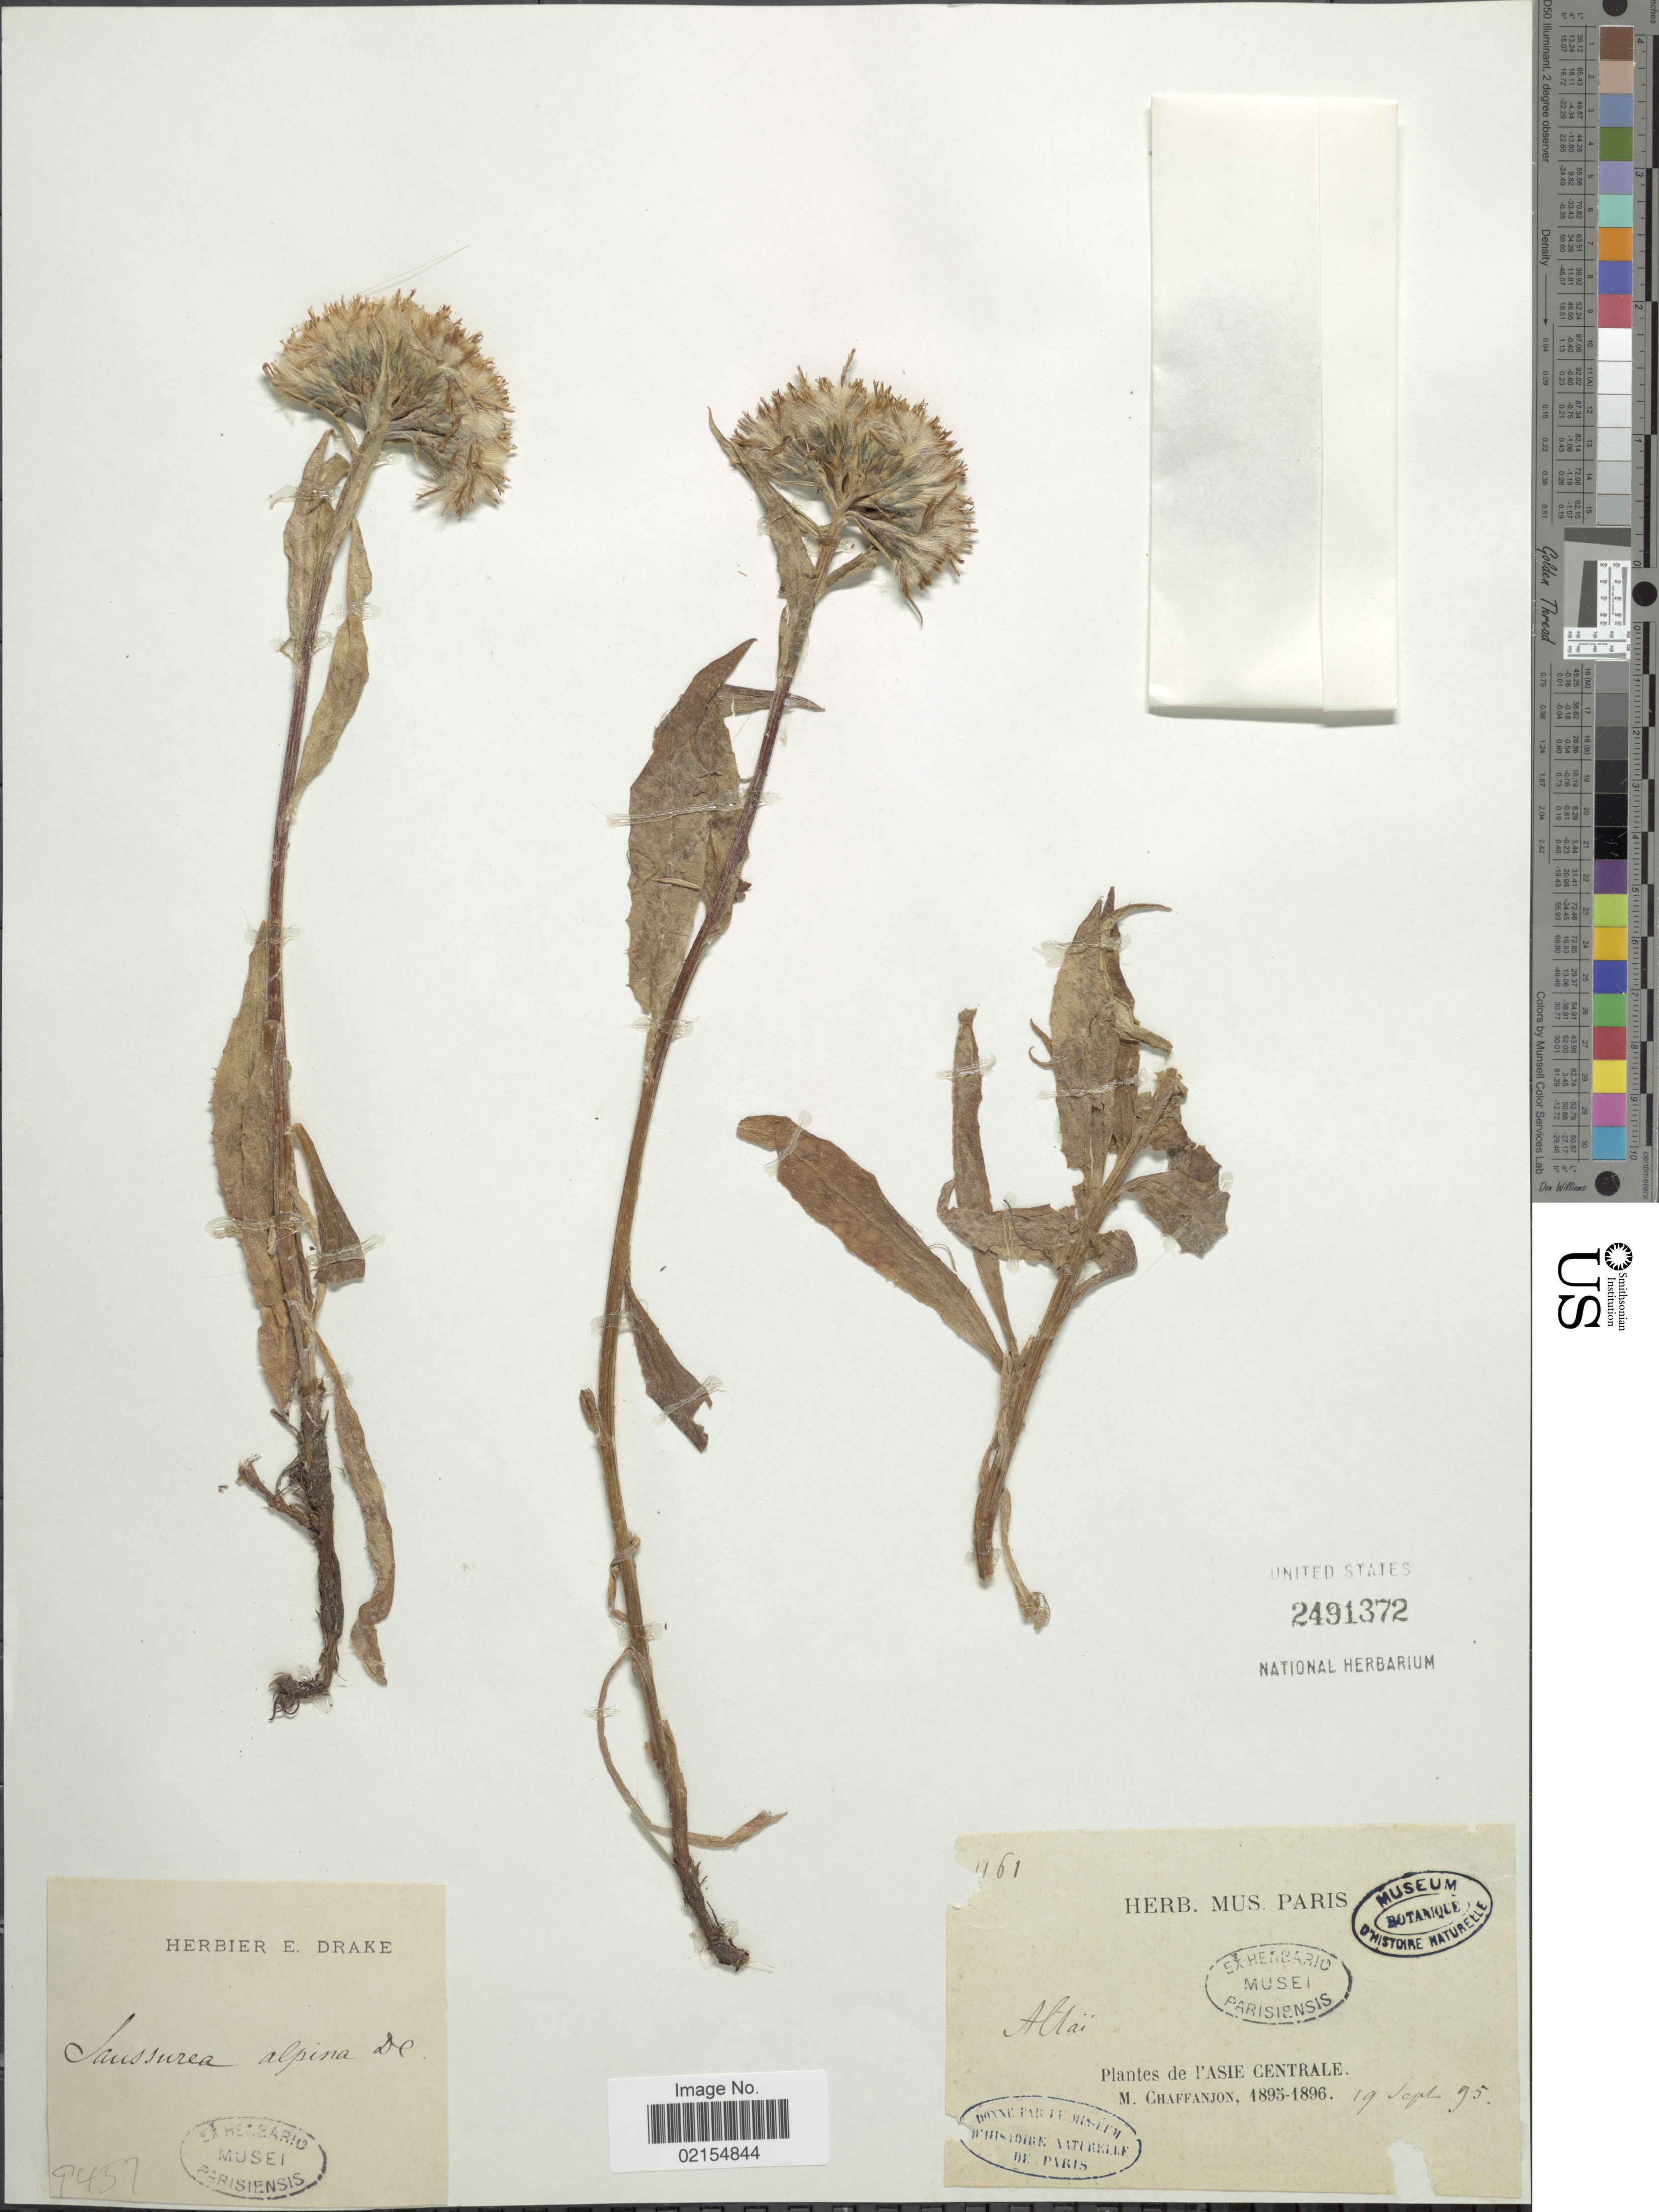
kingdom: Plantae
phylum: Tracheophyta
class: Magnoliopsida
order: Asterales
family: Asteraceae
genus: Saussurea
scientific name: Saussurea alpina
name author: (L.) DC.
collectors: M. Chaffanjon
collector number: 9457/1161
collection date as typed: Transcribed d/m/y: 19/9/95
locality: De l' Asie Centrale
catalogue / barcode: US 2491372